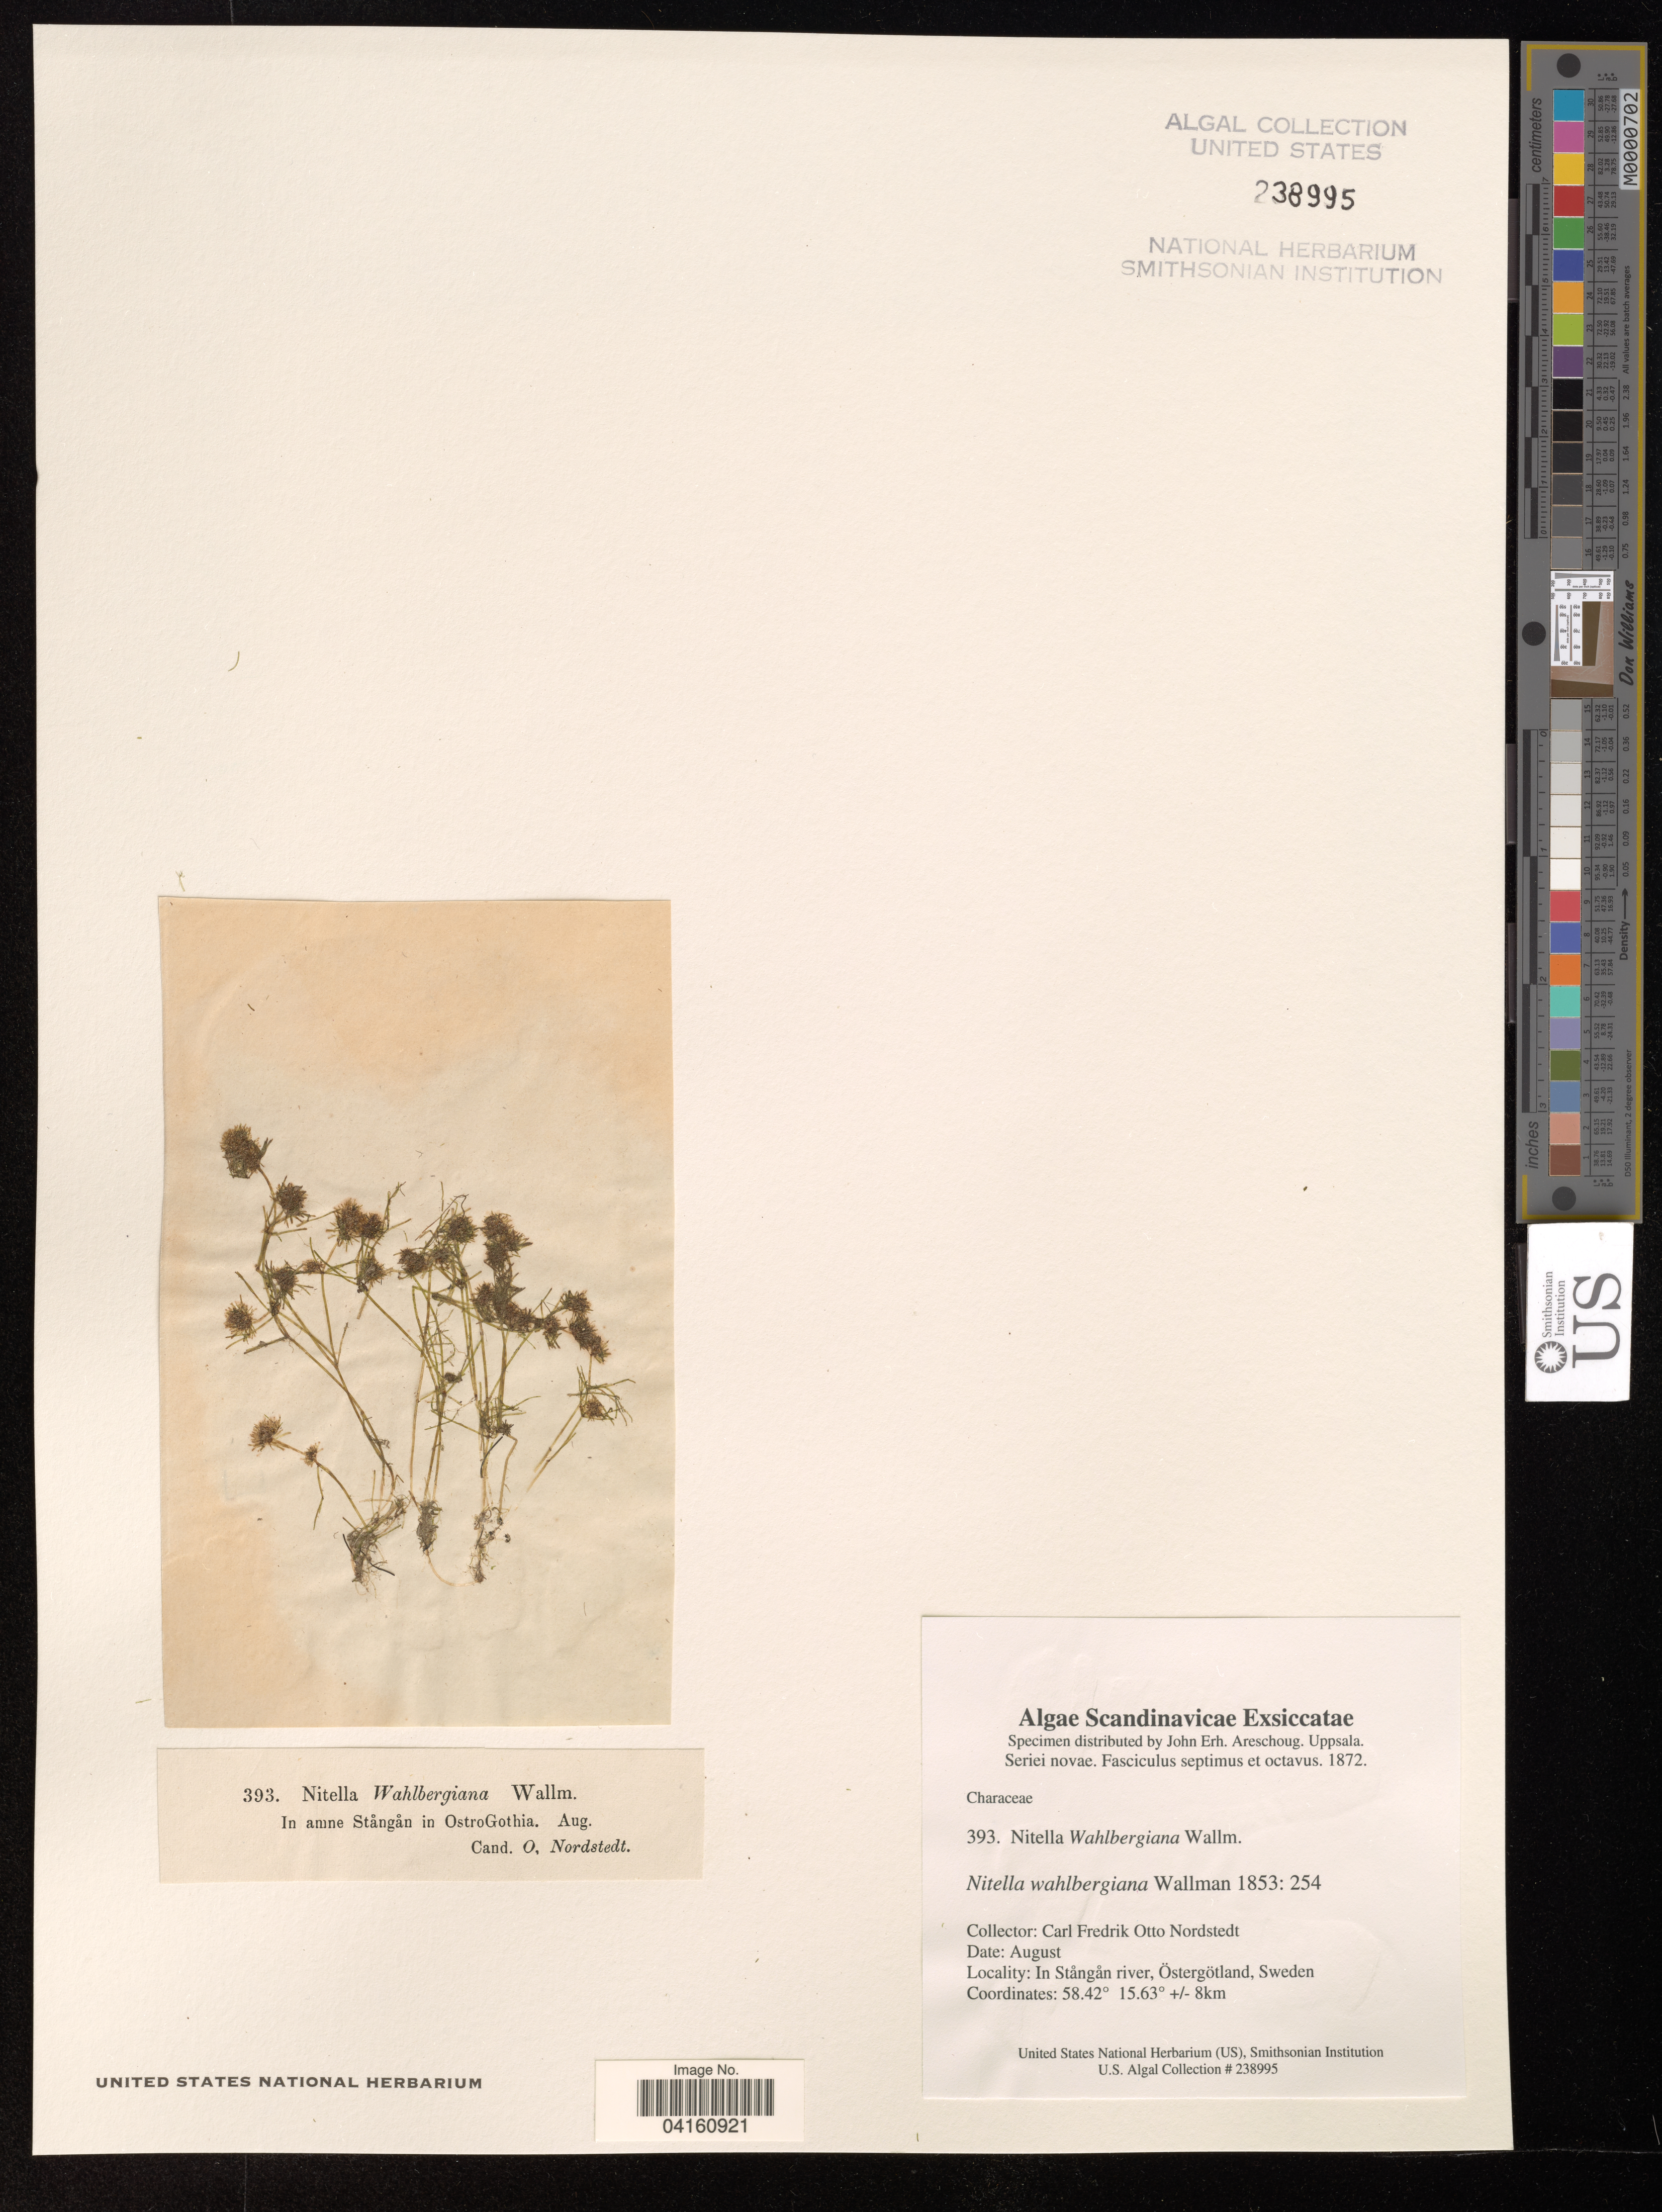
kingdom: Plantae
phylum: Charophyta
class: Charophyceae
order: Charales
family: Characeae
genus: Nitella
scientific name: Nitella wahlbergiana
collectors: C. F. O. Nordstedt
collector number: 393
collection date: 1872-08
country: Sweden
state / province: Ostergotland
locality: In Stangan River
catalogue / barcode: US 238995